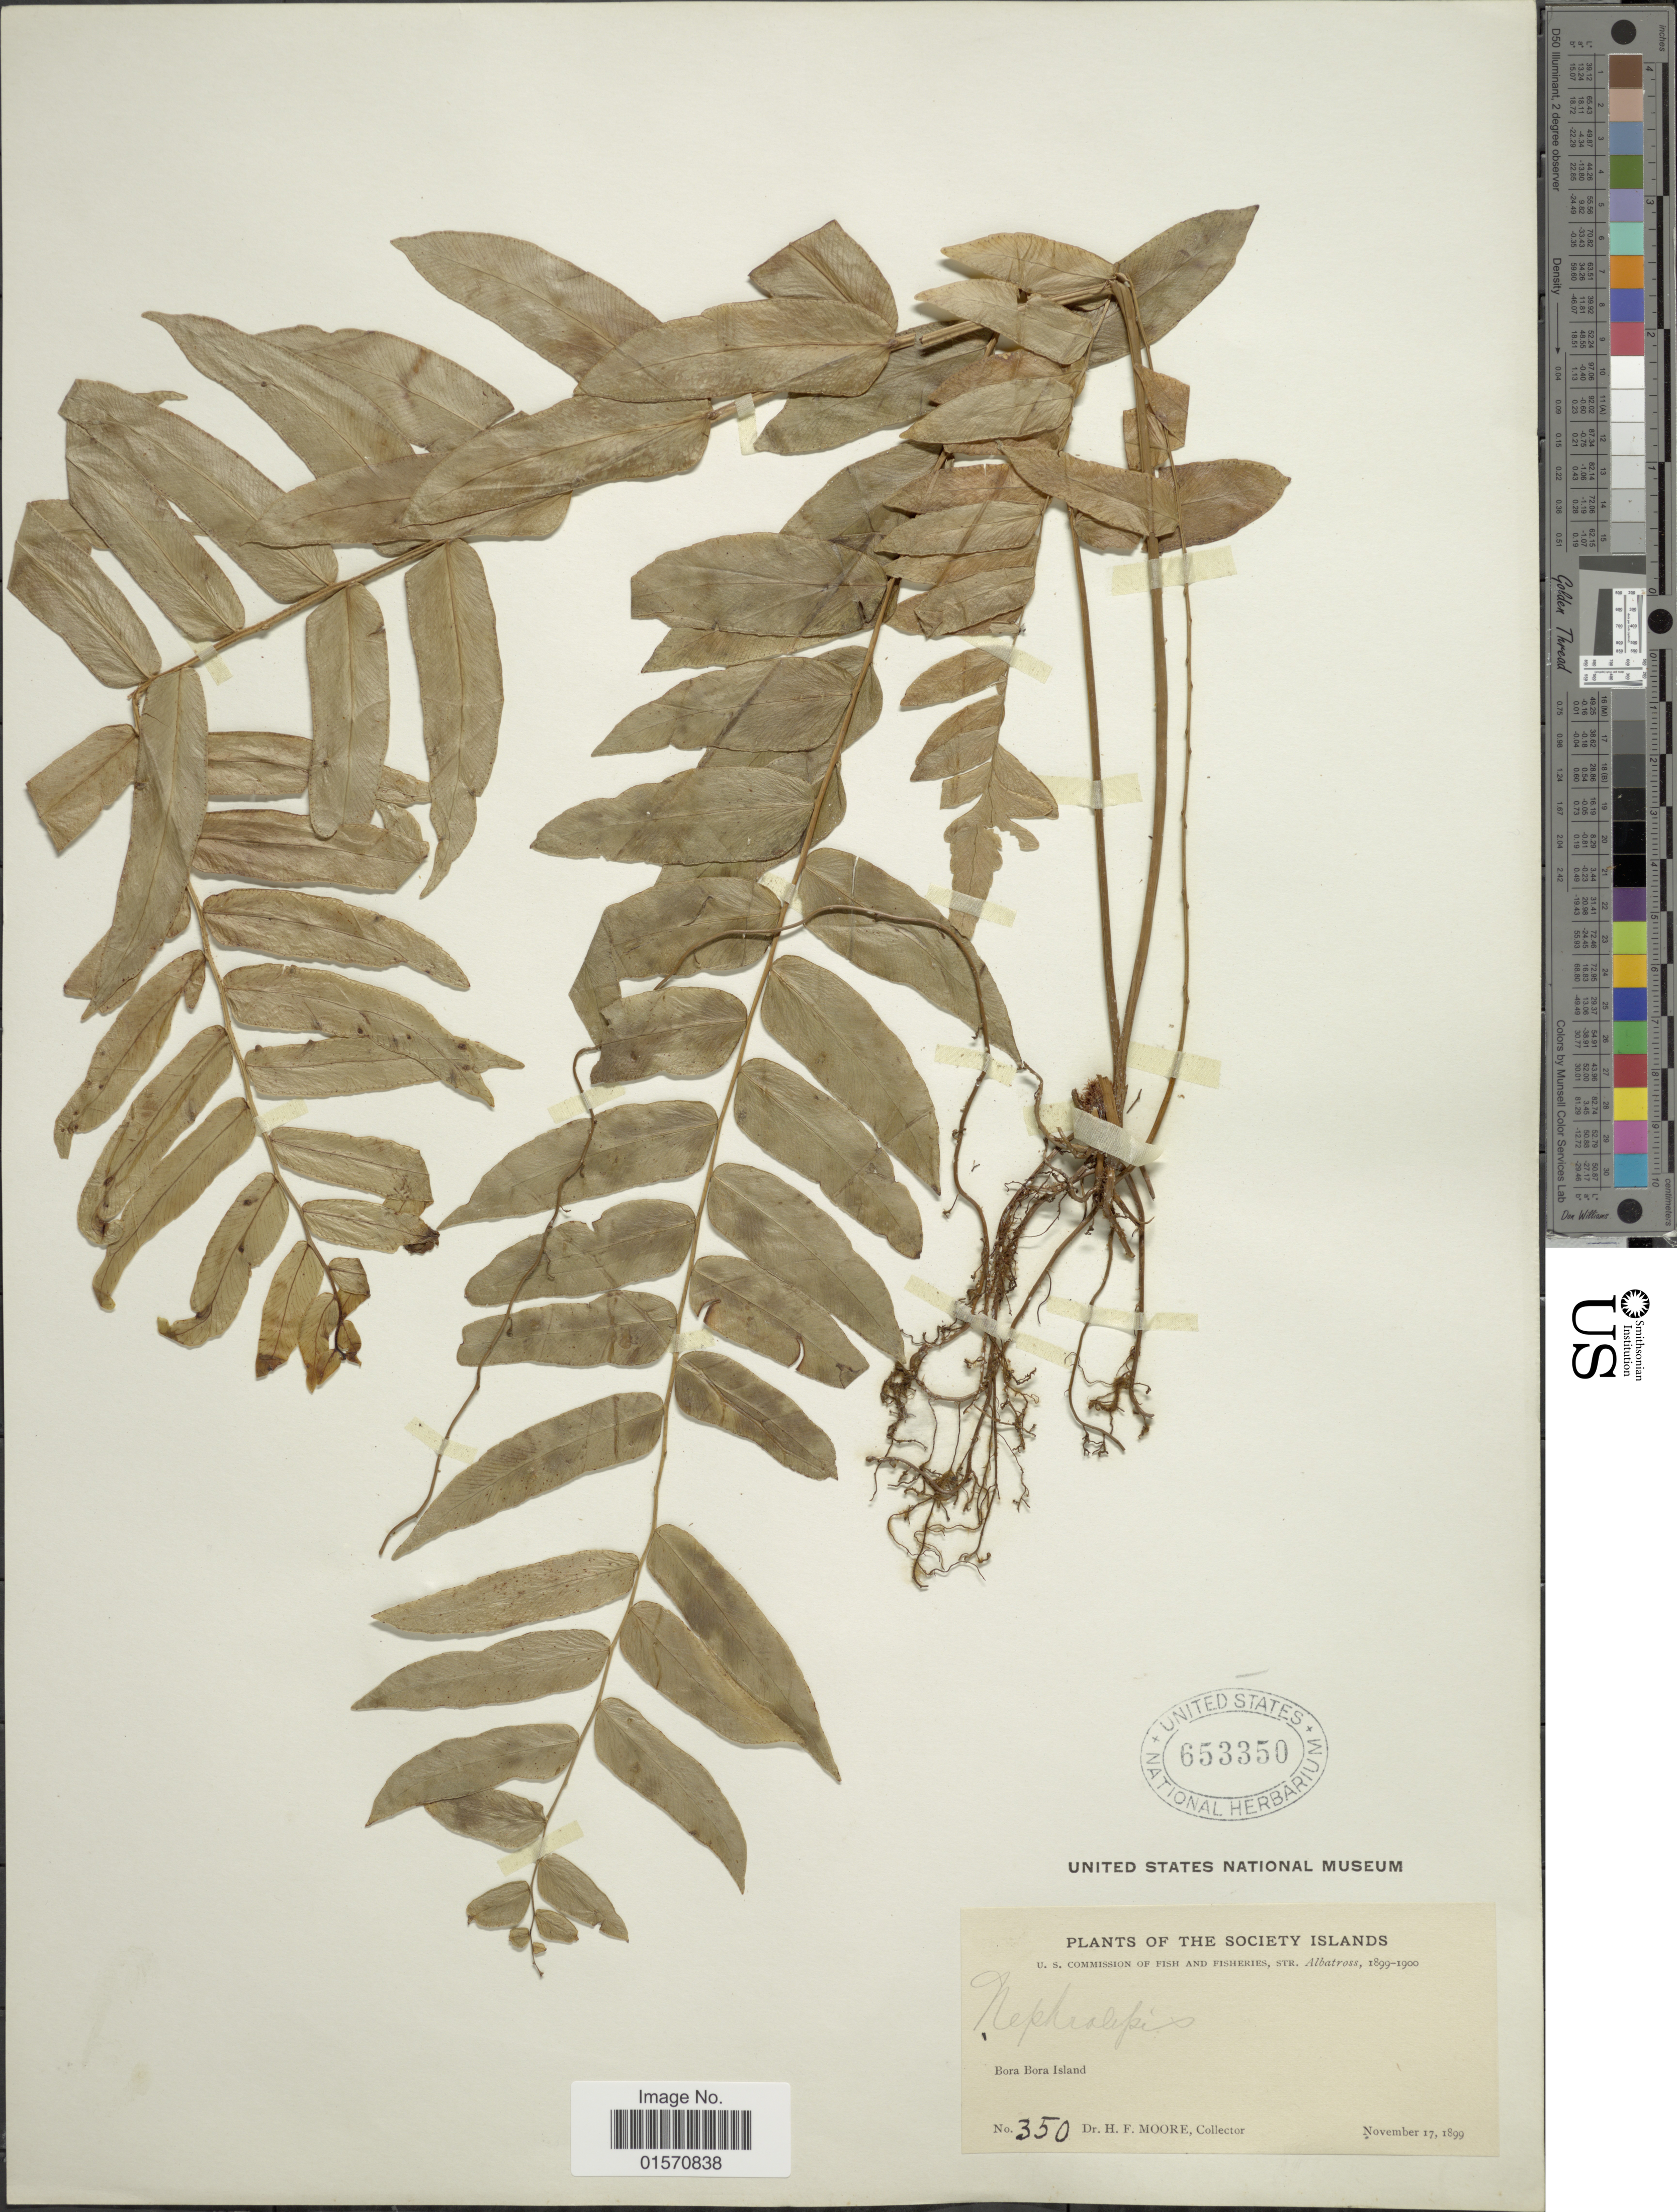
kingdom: Plantae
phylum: Tracheophyta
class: Polypodiopsida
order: Polypodiales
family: Nephrolepidaceae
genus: Nephrolepis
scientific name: Nephrolepis biserrata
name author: (Sw.) Schott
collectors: H. F. Moore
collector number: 350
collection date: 1899-11-17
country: French Polynesia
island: Bora Bora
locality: Society Islands. Bora Bora Island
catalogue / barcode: US 653350